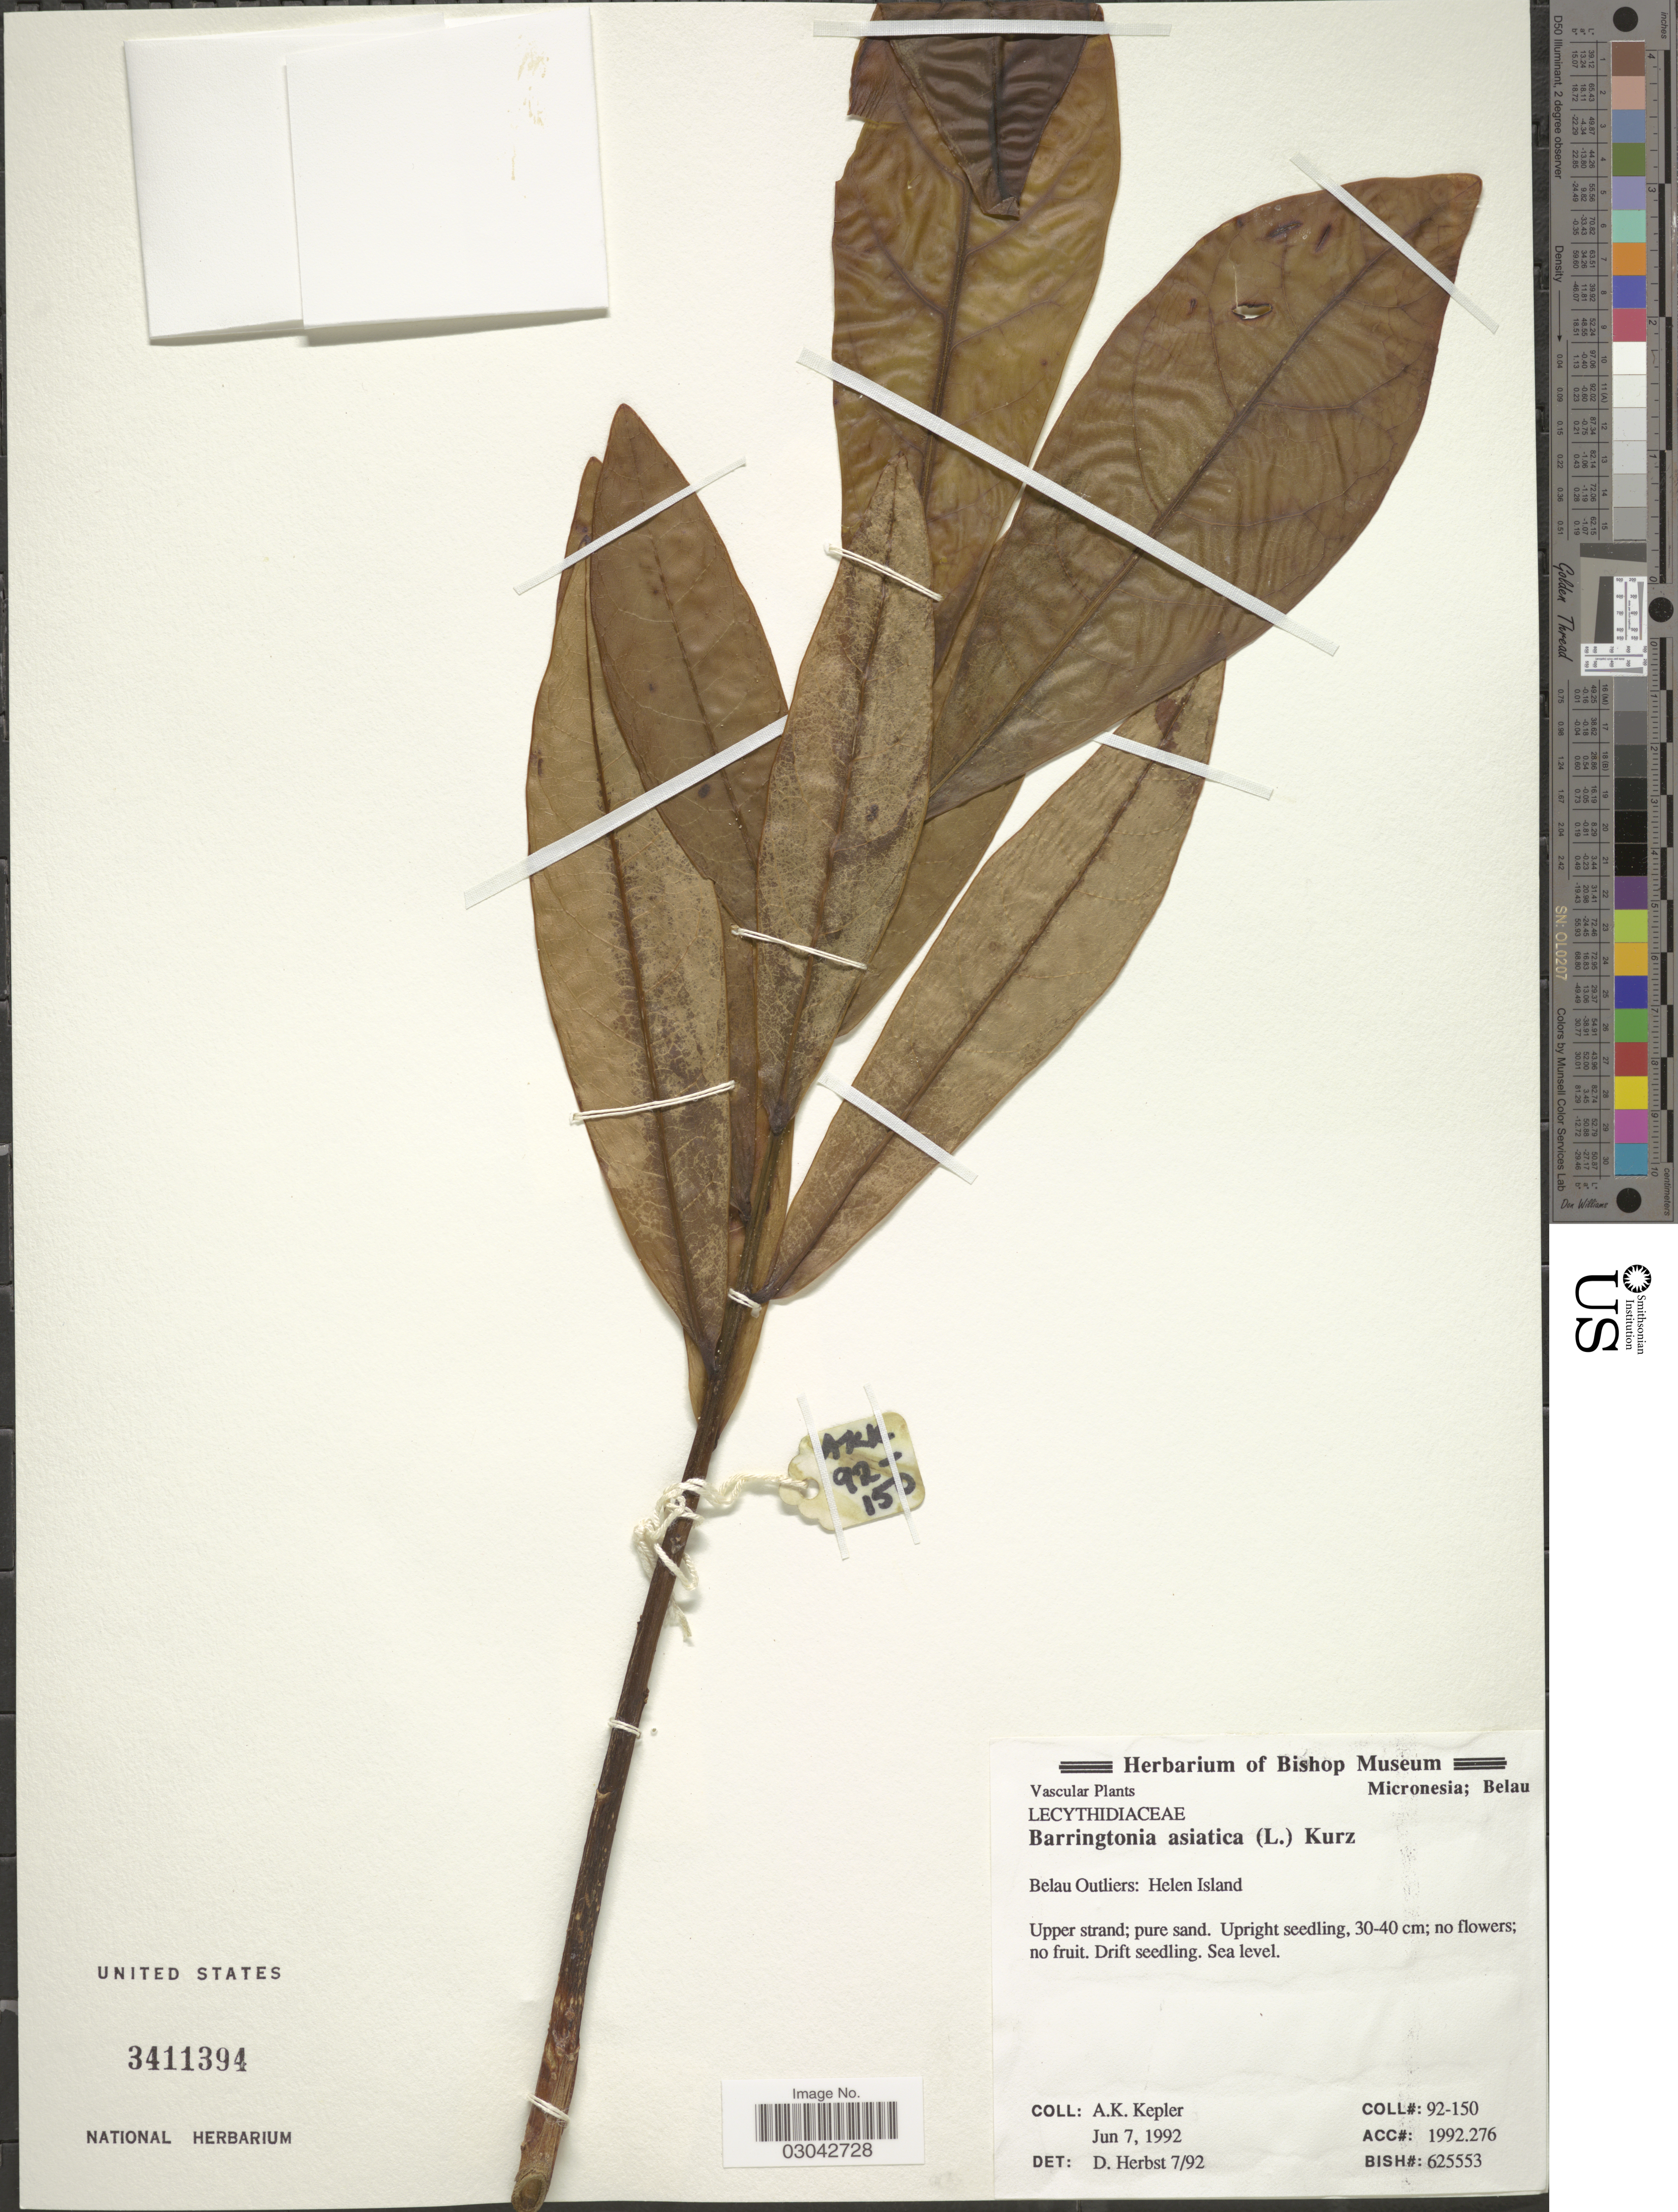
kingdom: Plantae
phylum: Tracheophyta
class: Magnoliopsida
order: Ericales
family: Lecythidaceae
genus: Barringtonia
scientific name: Barringtonia asiatica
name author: (L.) Kurz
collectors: A. K. Kepler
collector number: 92-150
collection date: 1992-06-07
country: Palau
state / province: Belau Outliers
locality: Micronesia. Belau. Helen Island.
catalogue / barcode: US 3411394